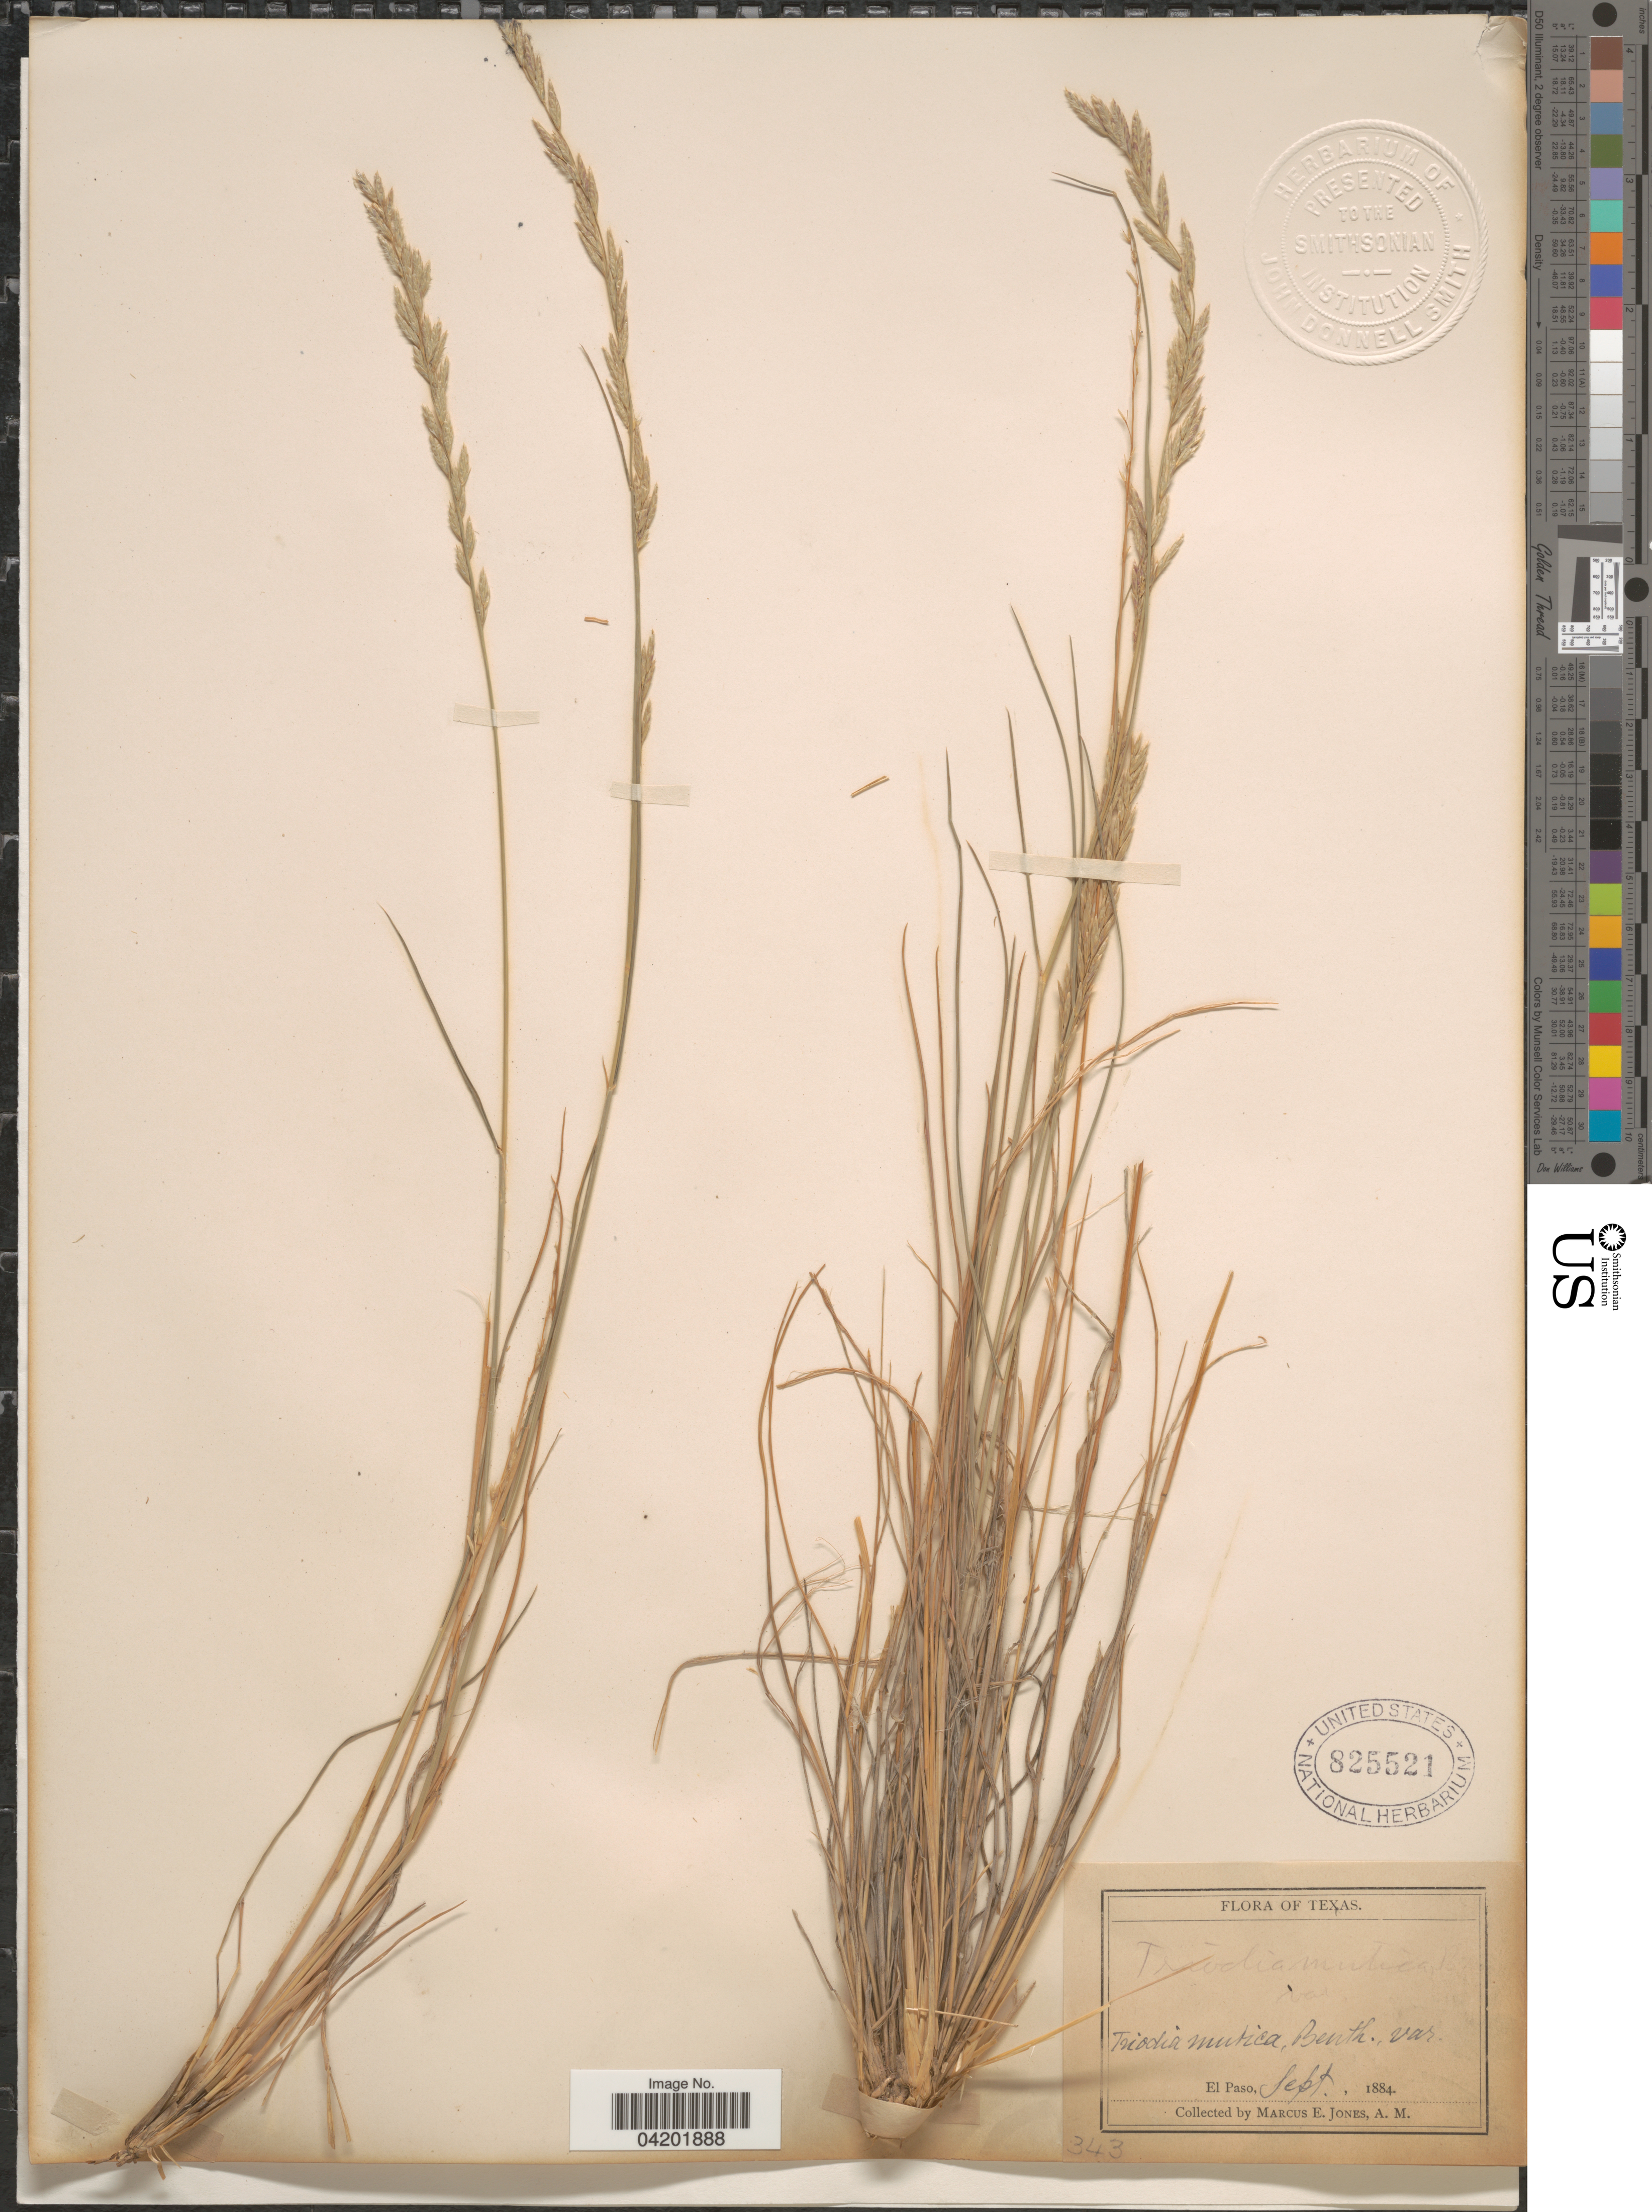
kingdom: Plantae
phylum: Tracheophyta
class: Liliopsida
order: Poales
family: Poaceae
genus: Tridentopsis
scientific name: Tridentopsis mutica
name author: (Torr.) P.M. Peterson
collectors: M. E. Jones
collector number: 343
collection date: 1884-09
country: United States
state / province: Texas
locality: El Paso.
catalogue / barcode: US 825521